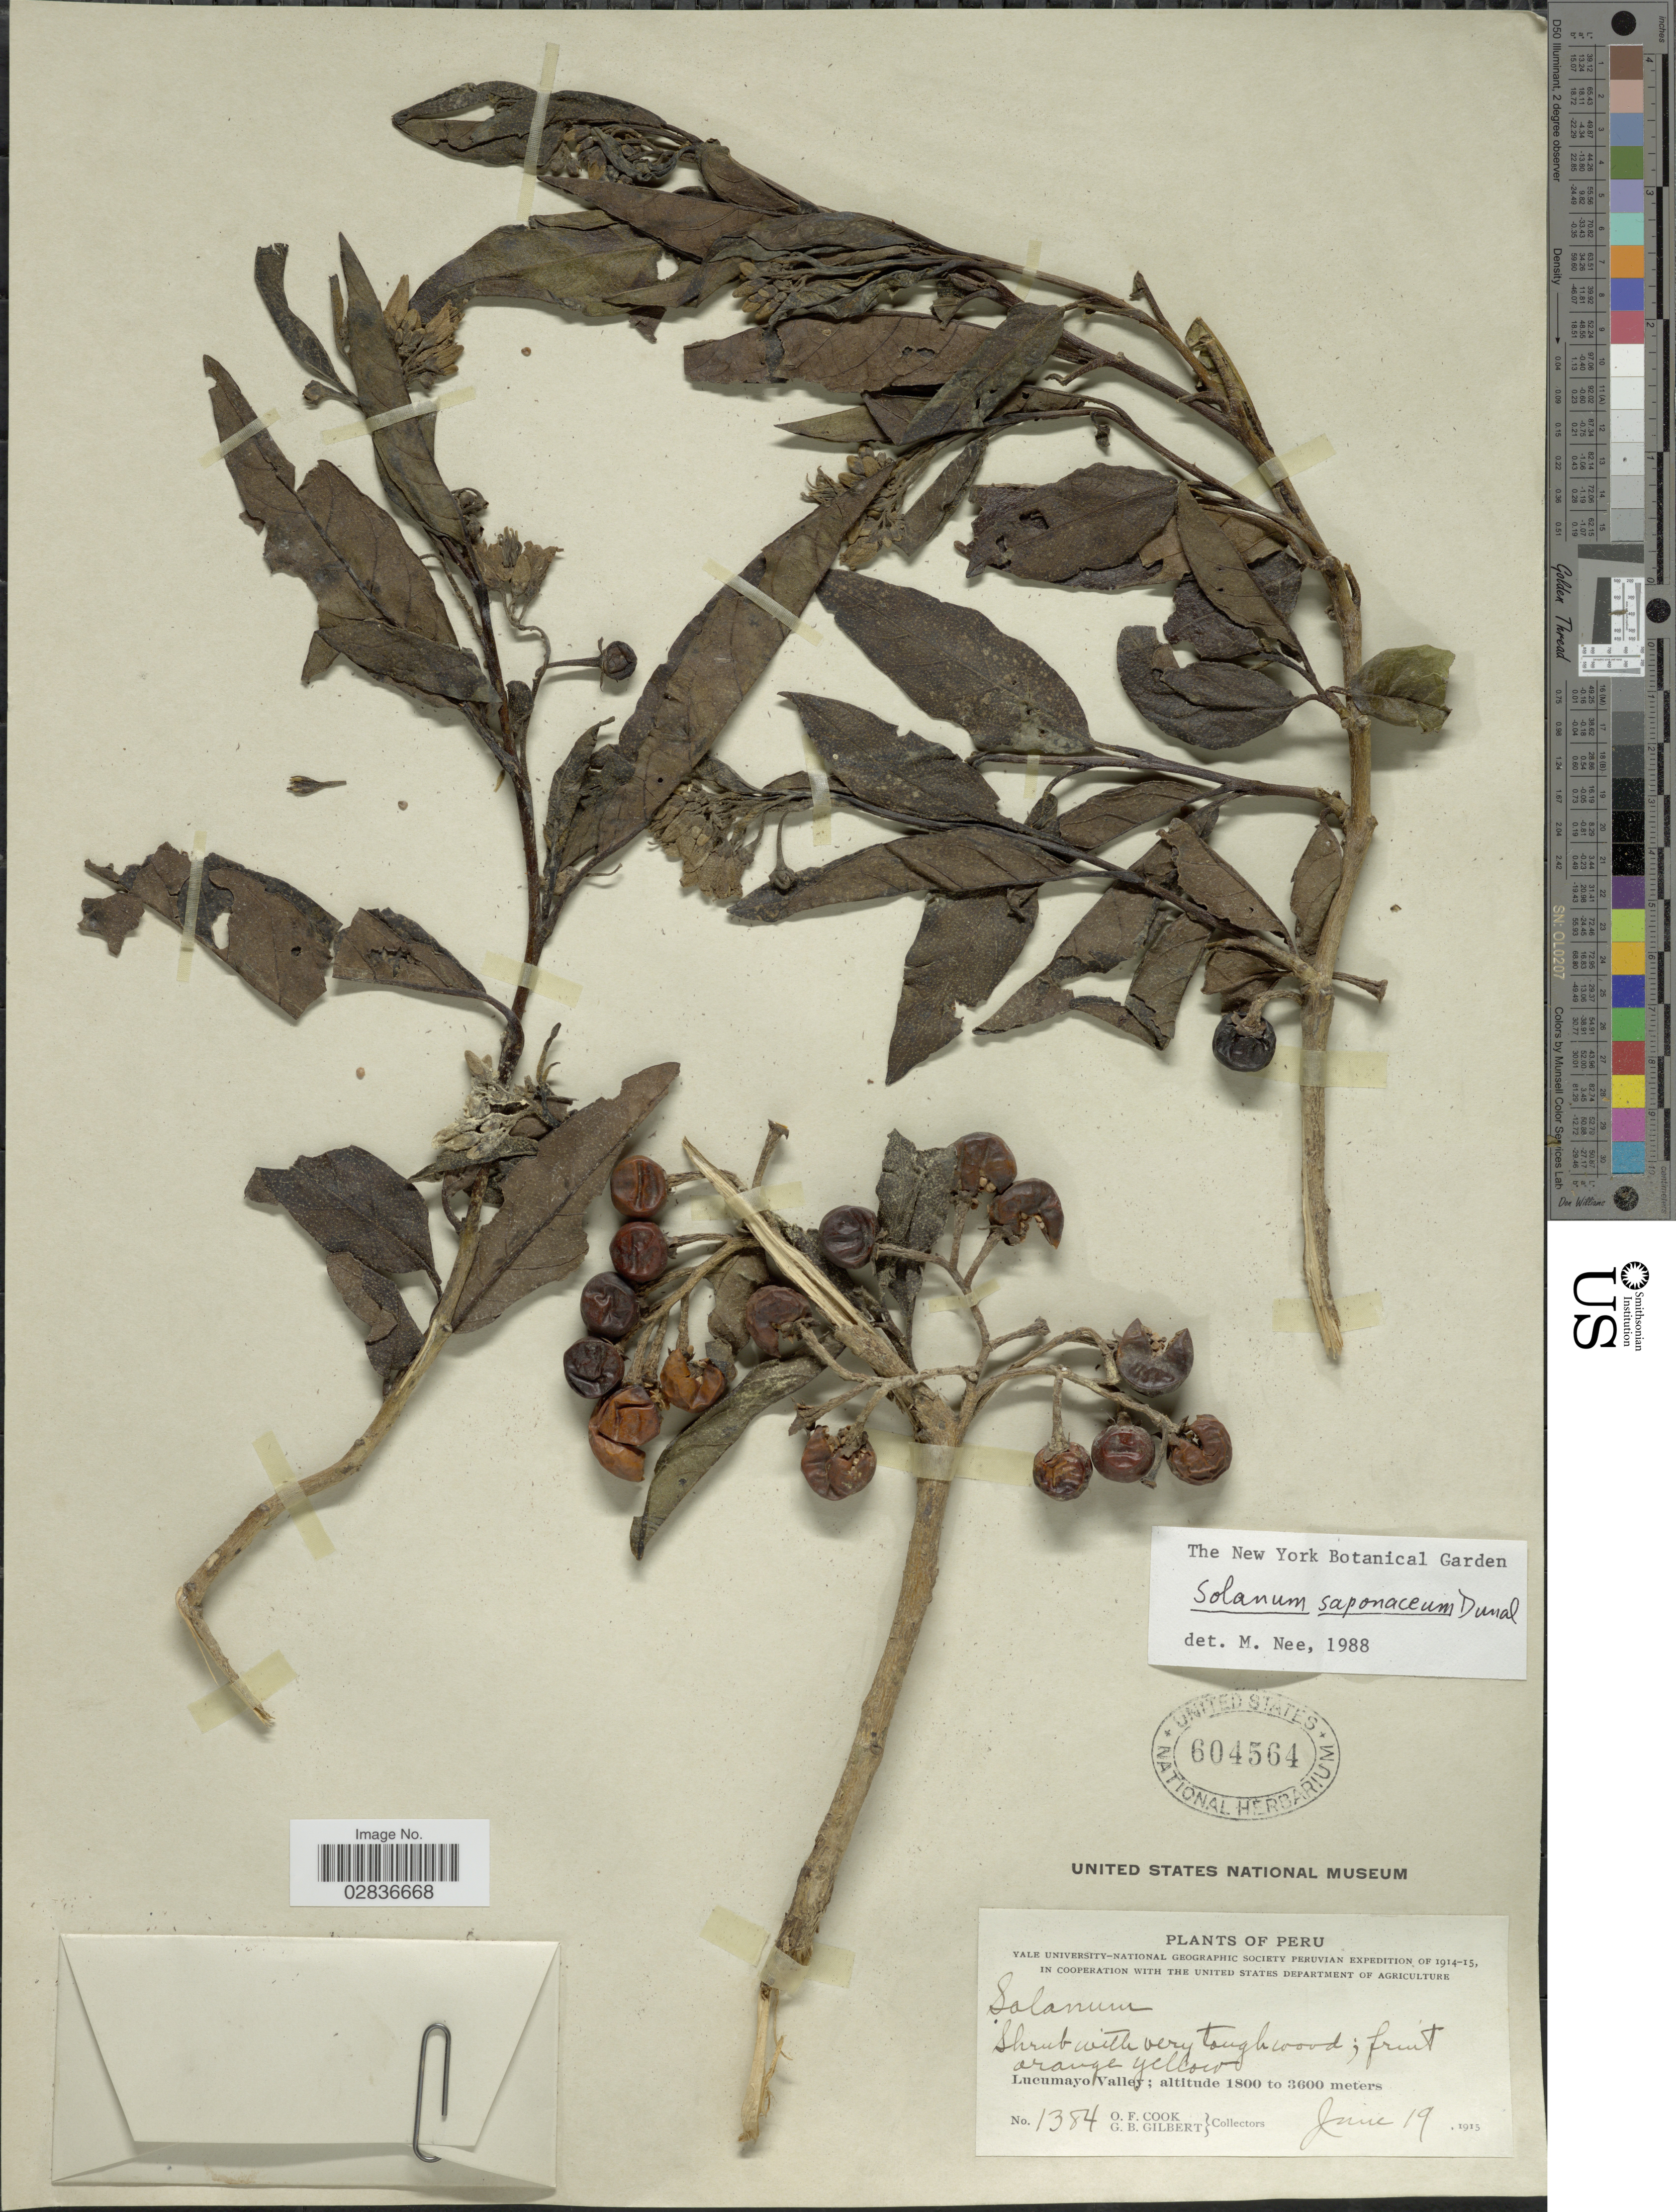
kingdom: Plantae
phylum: Tracheophyta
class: Magnoliopsida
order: Solanales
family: Solanaceae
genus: Solanum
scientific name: Solanum saponaceum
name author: Dunal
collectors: O. F. Cook & G. B. Gilbert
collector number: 1384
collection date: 1915-06-19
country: Peru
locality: Lucumayo Valley.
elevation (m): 1800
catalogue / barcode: US 604564